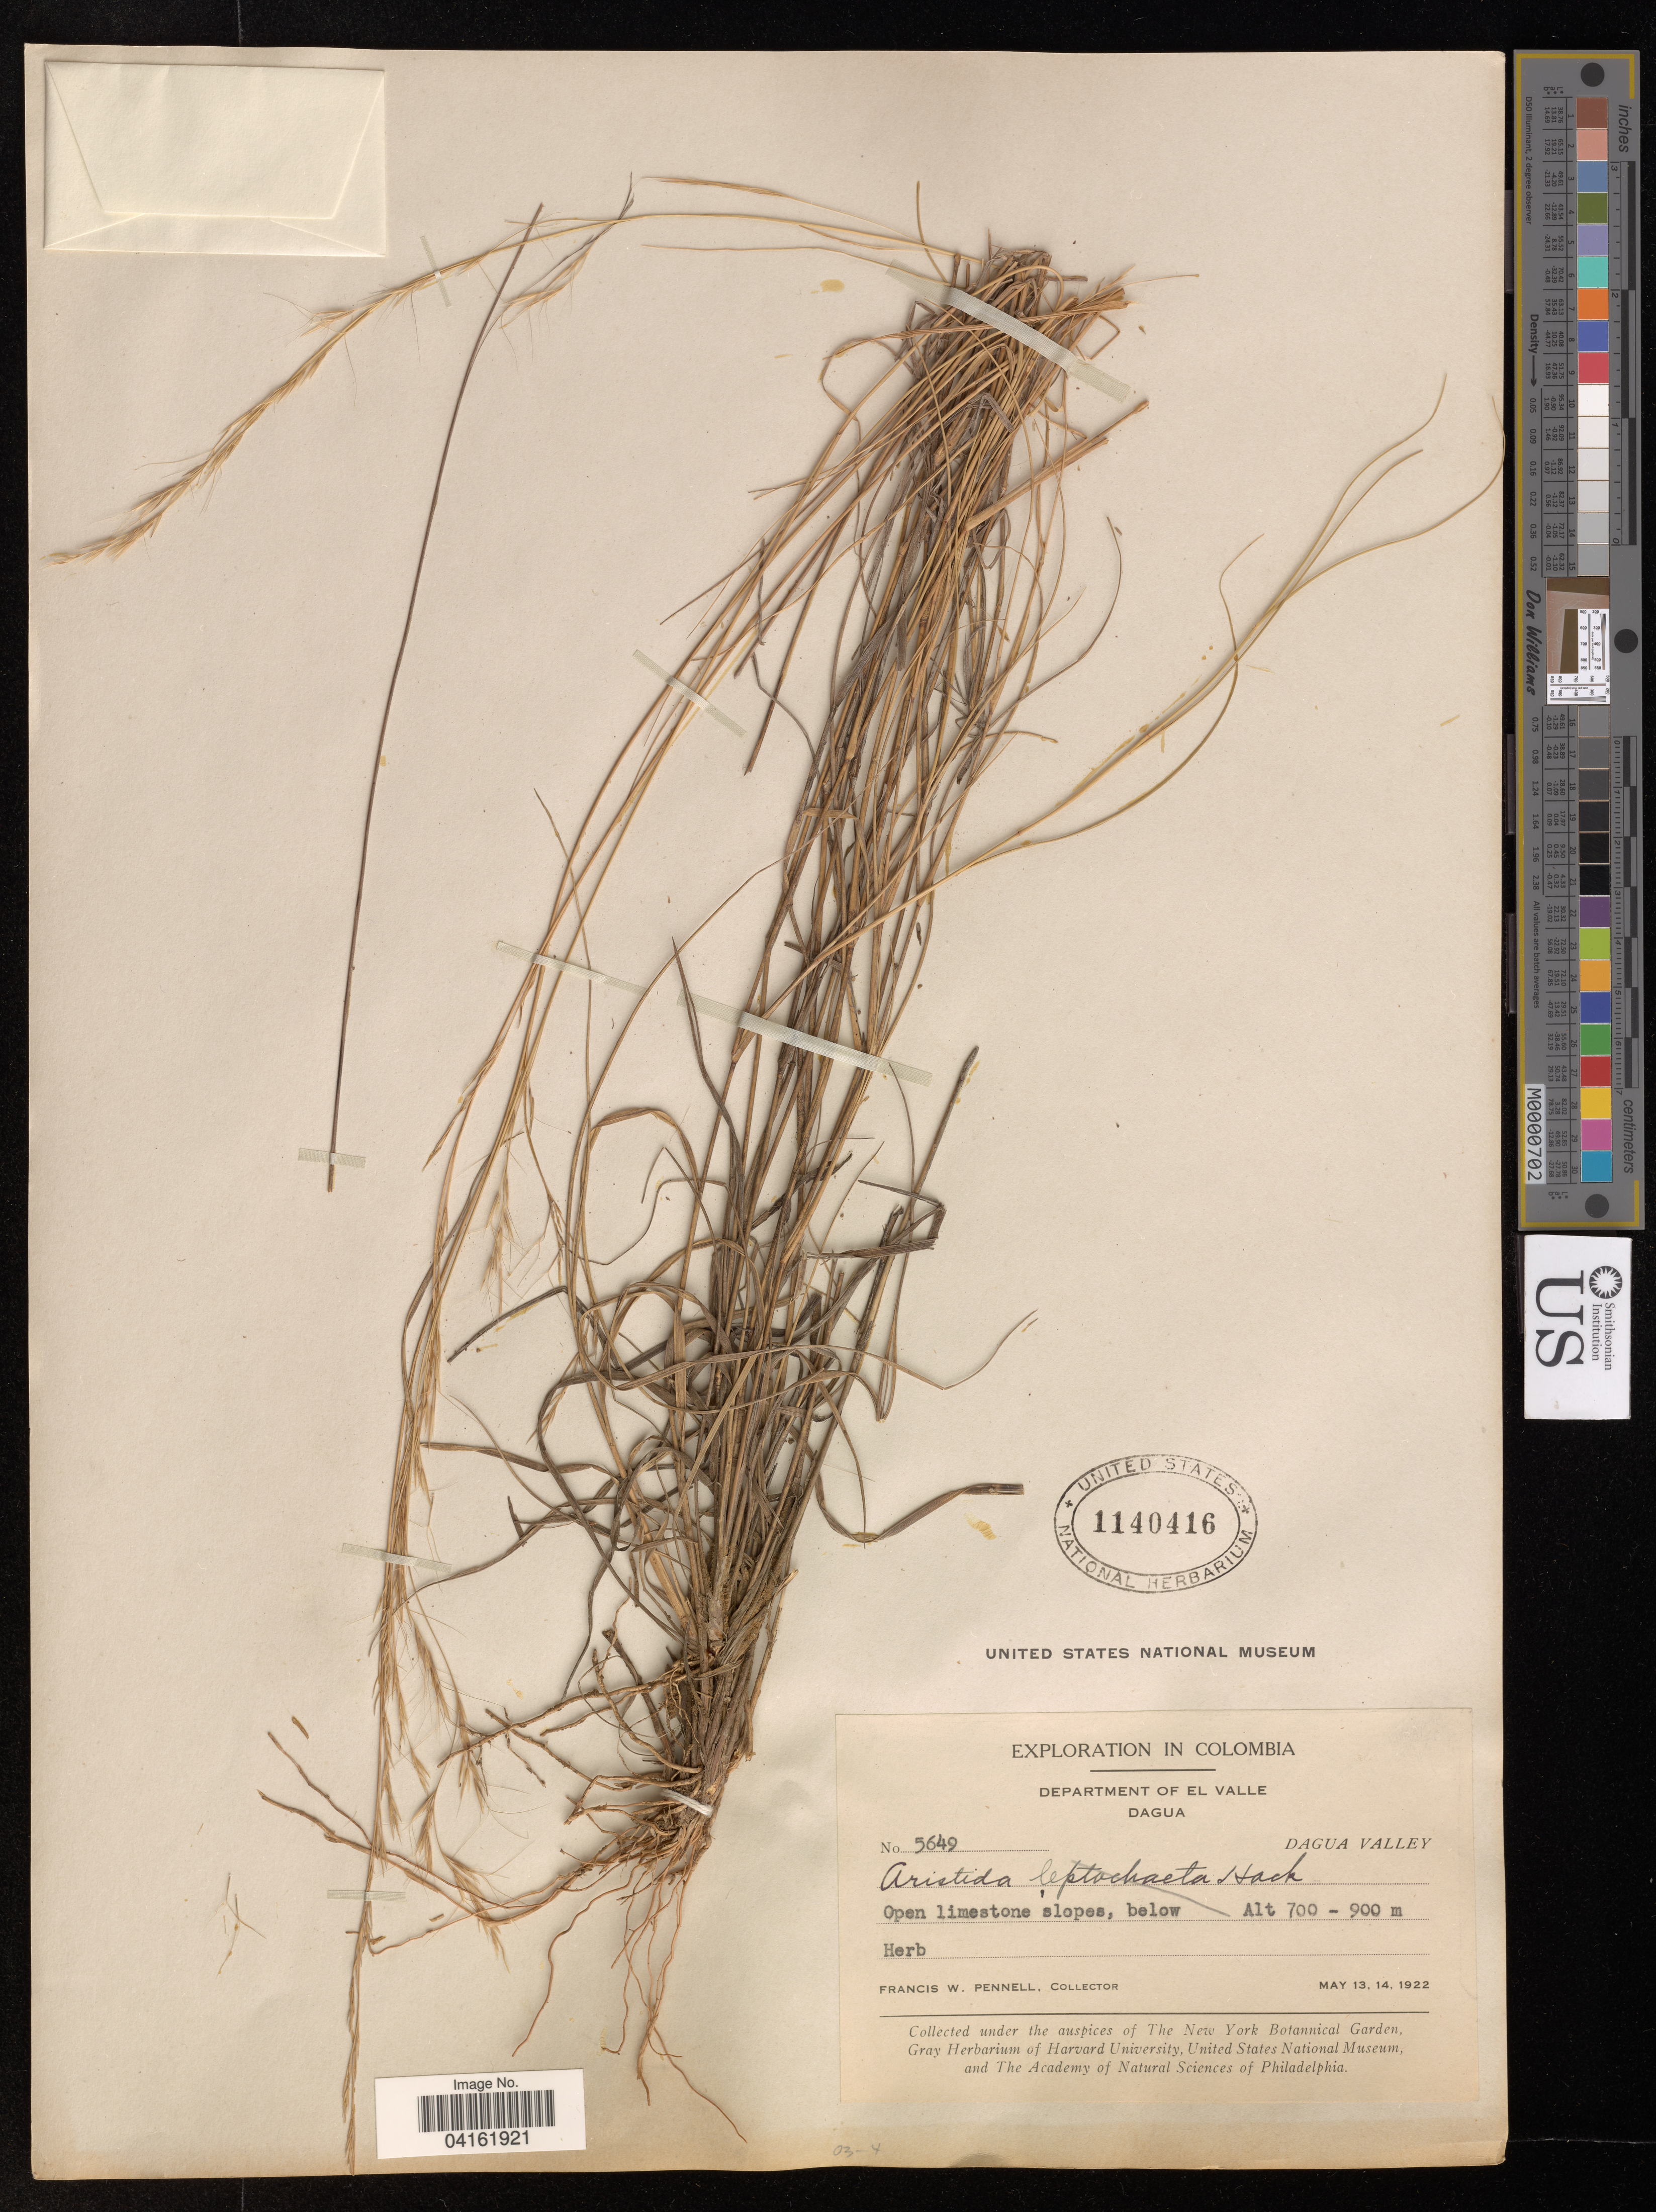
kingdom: Plantae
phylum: Tracheophyta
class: Liliopsida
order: Poales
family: Poaceae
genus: Aristida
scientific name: Aristida sp.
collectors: F. W. Pennell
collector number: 5649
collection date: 1922-05-13/1922-05-14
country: Colombia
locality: Department of El Valle. Dagua. Dagua Valley.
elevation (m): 700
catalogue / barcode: US 1140416